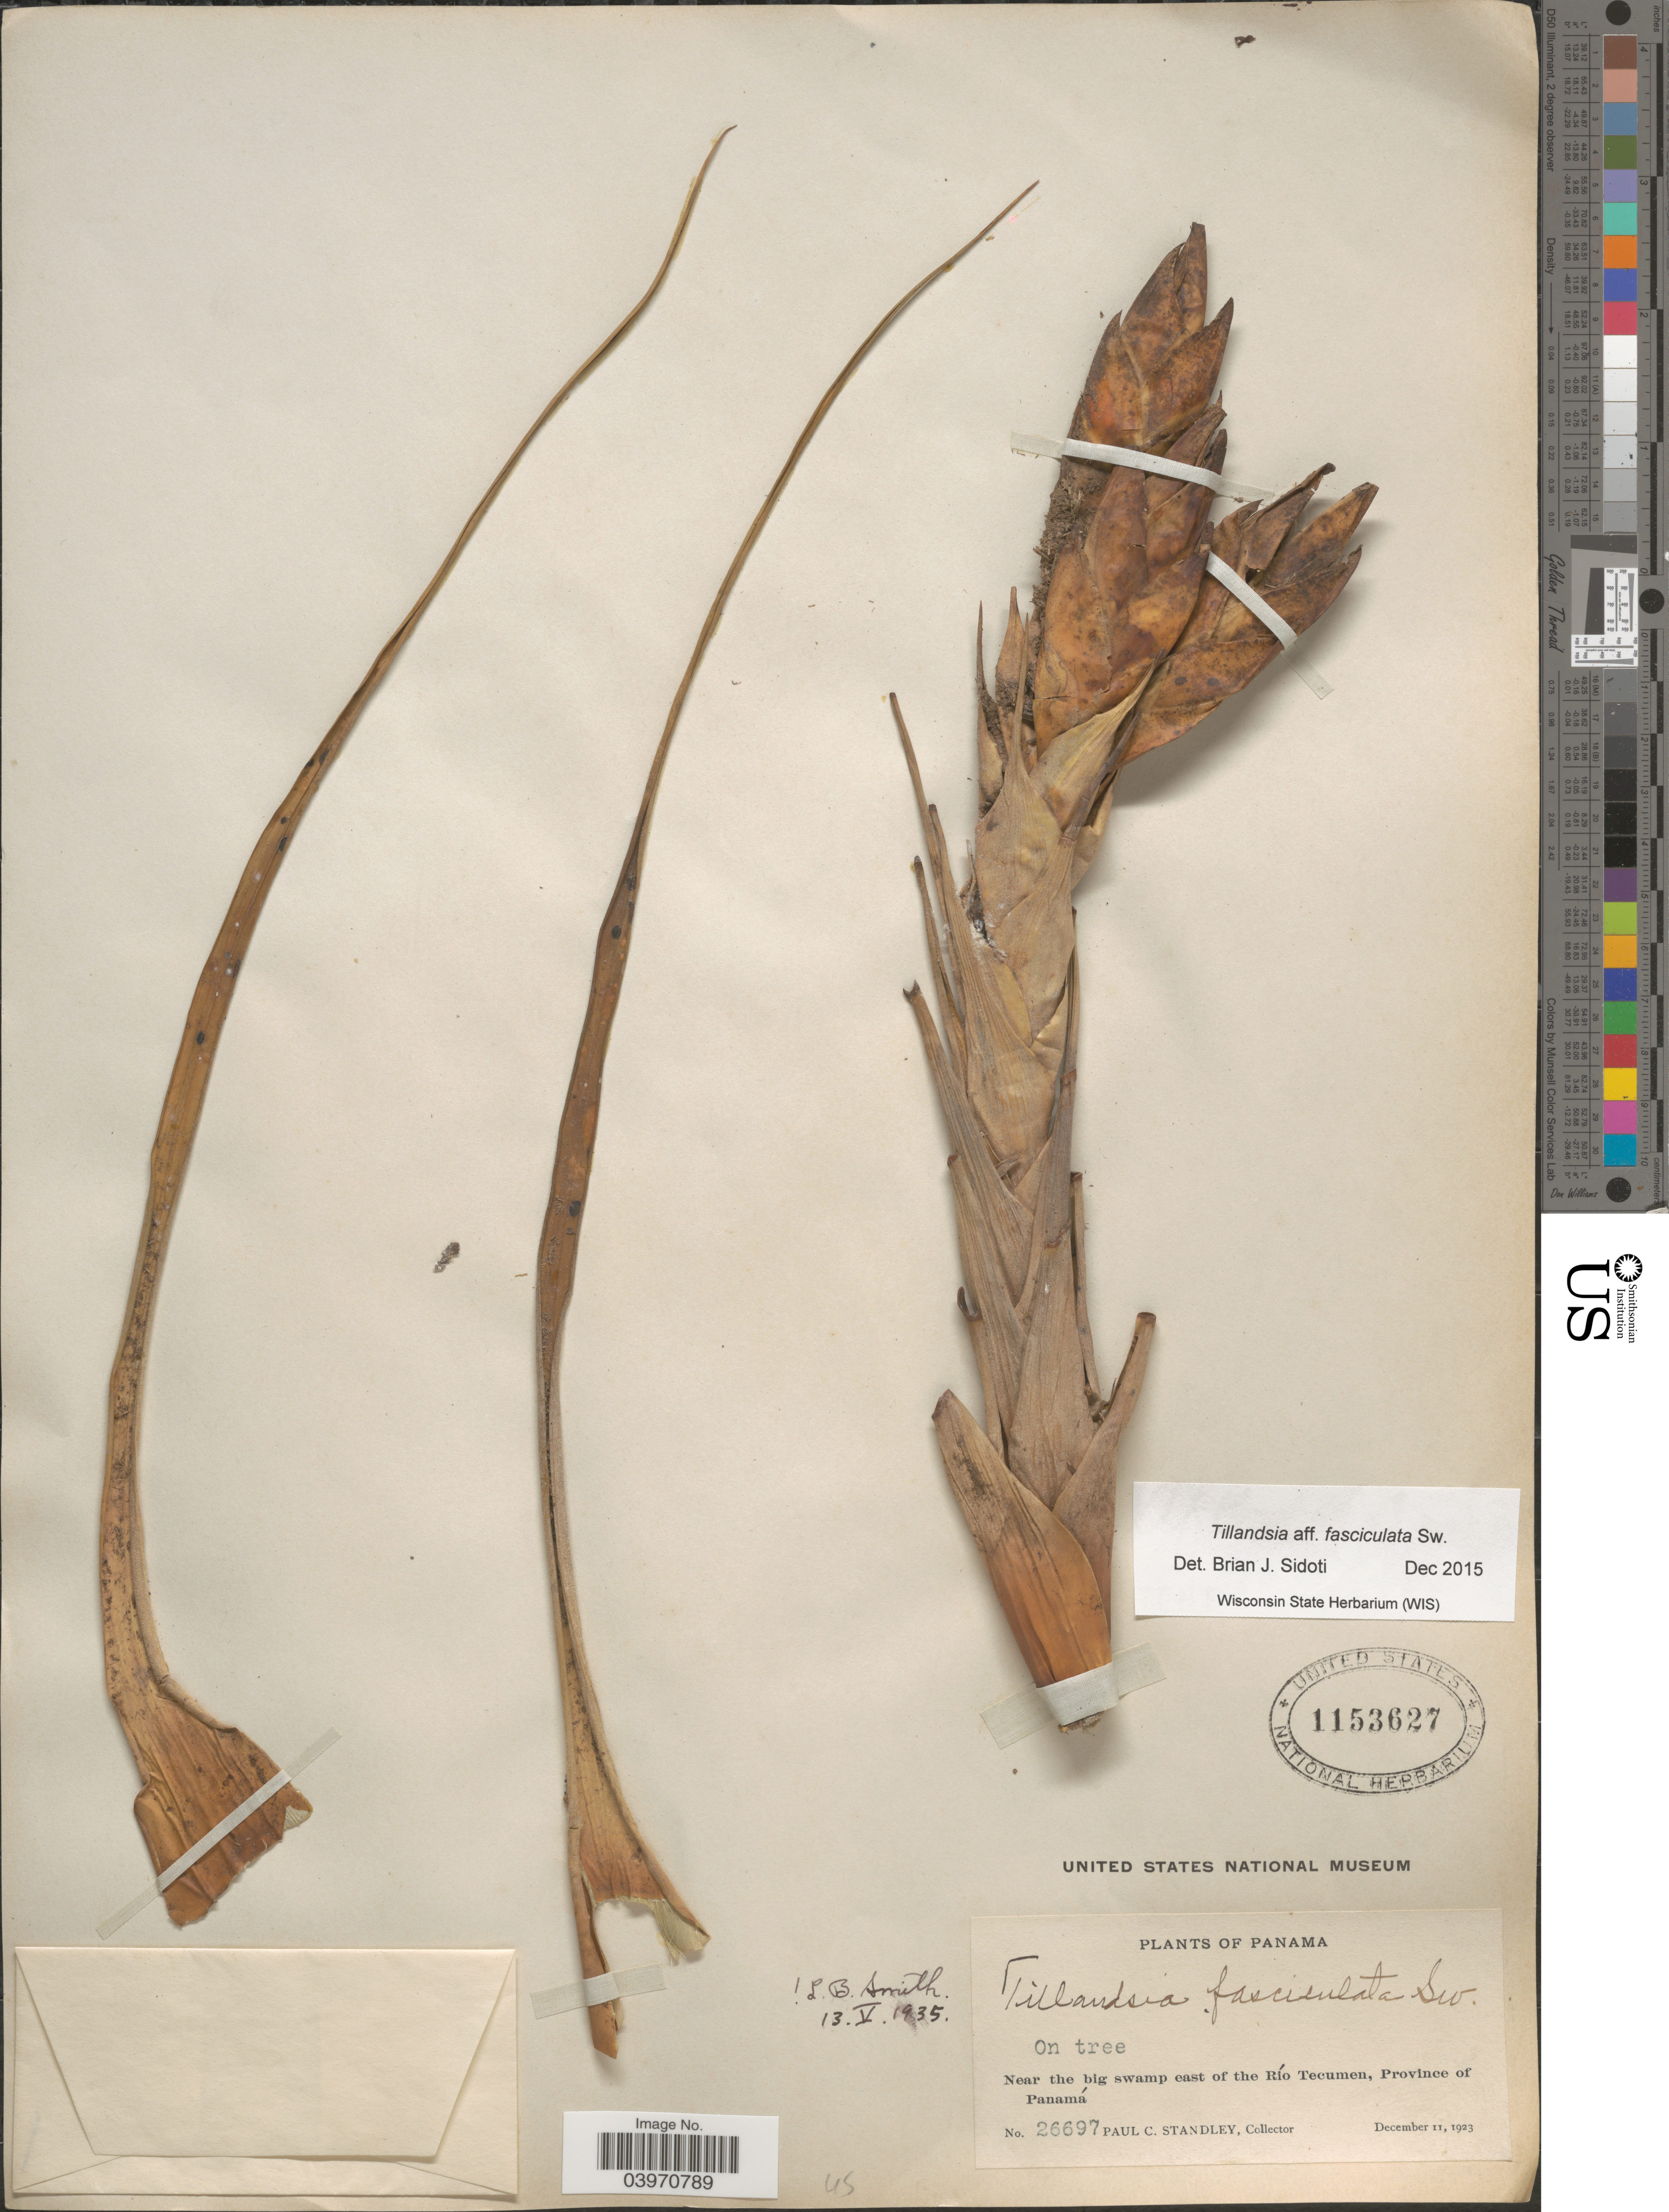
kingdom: Plantae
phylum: Tracheophyta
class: Liliopsida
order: Poales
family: Bromeliaceae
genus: Tillandsia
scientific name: Tillandsia fasciculata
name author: Sw.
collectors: P. C. Standley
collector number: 26697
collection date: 1923-12-11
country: Panama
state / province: Panamá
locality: Near the big swamp east of the Río Tecumen.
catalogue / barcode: US 1153627